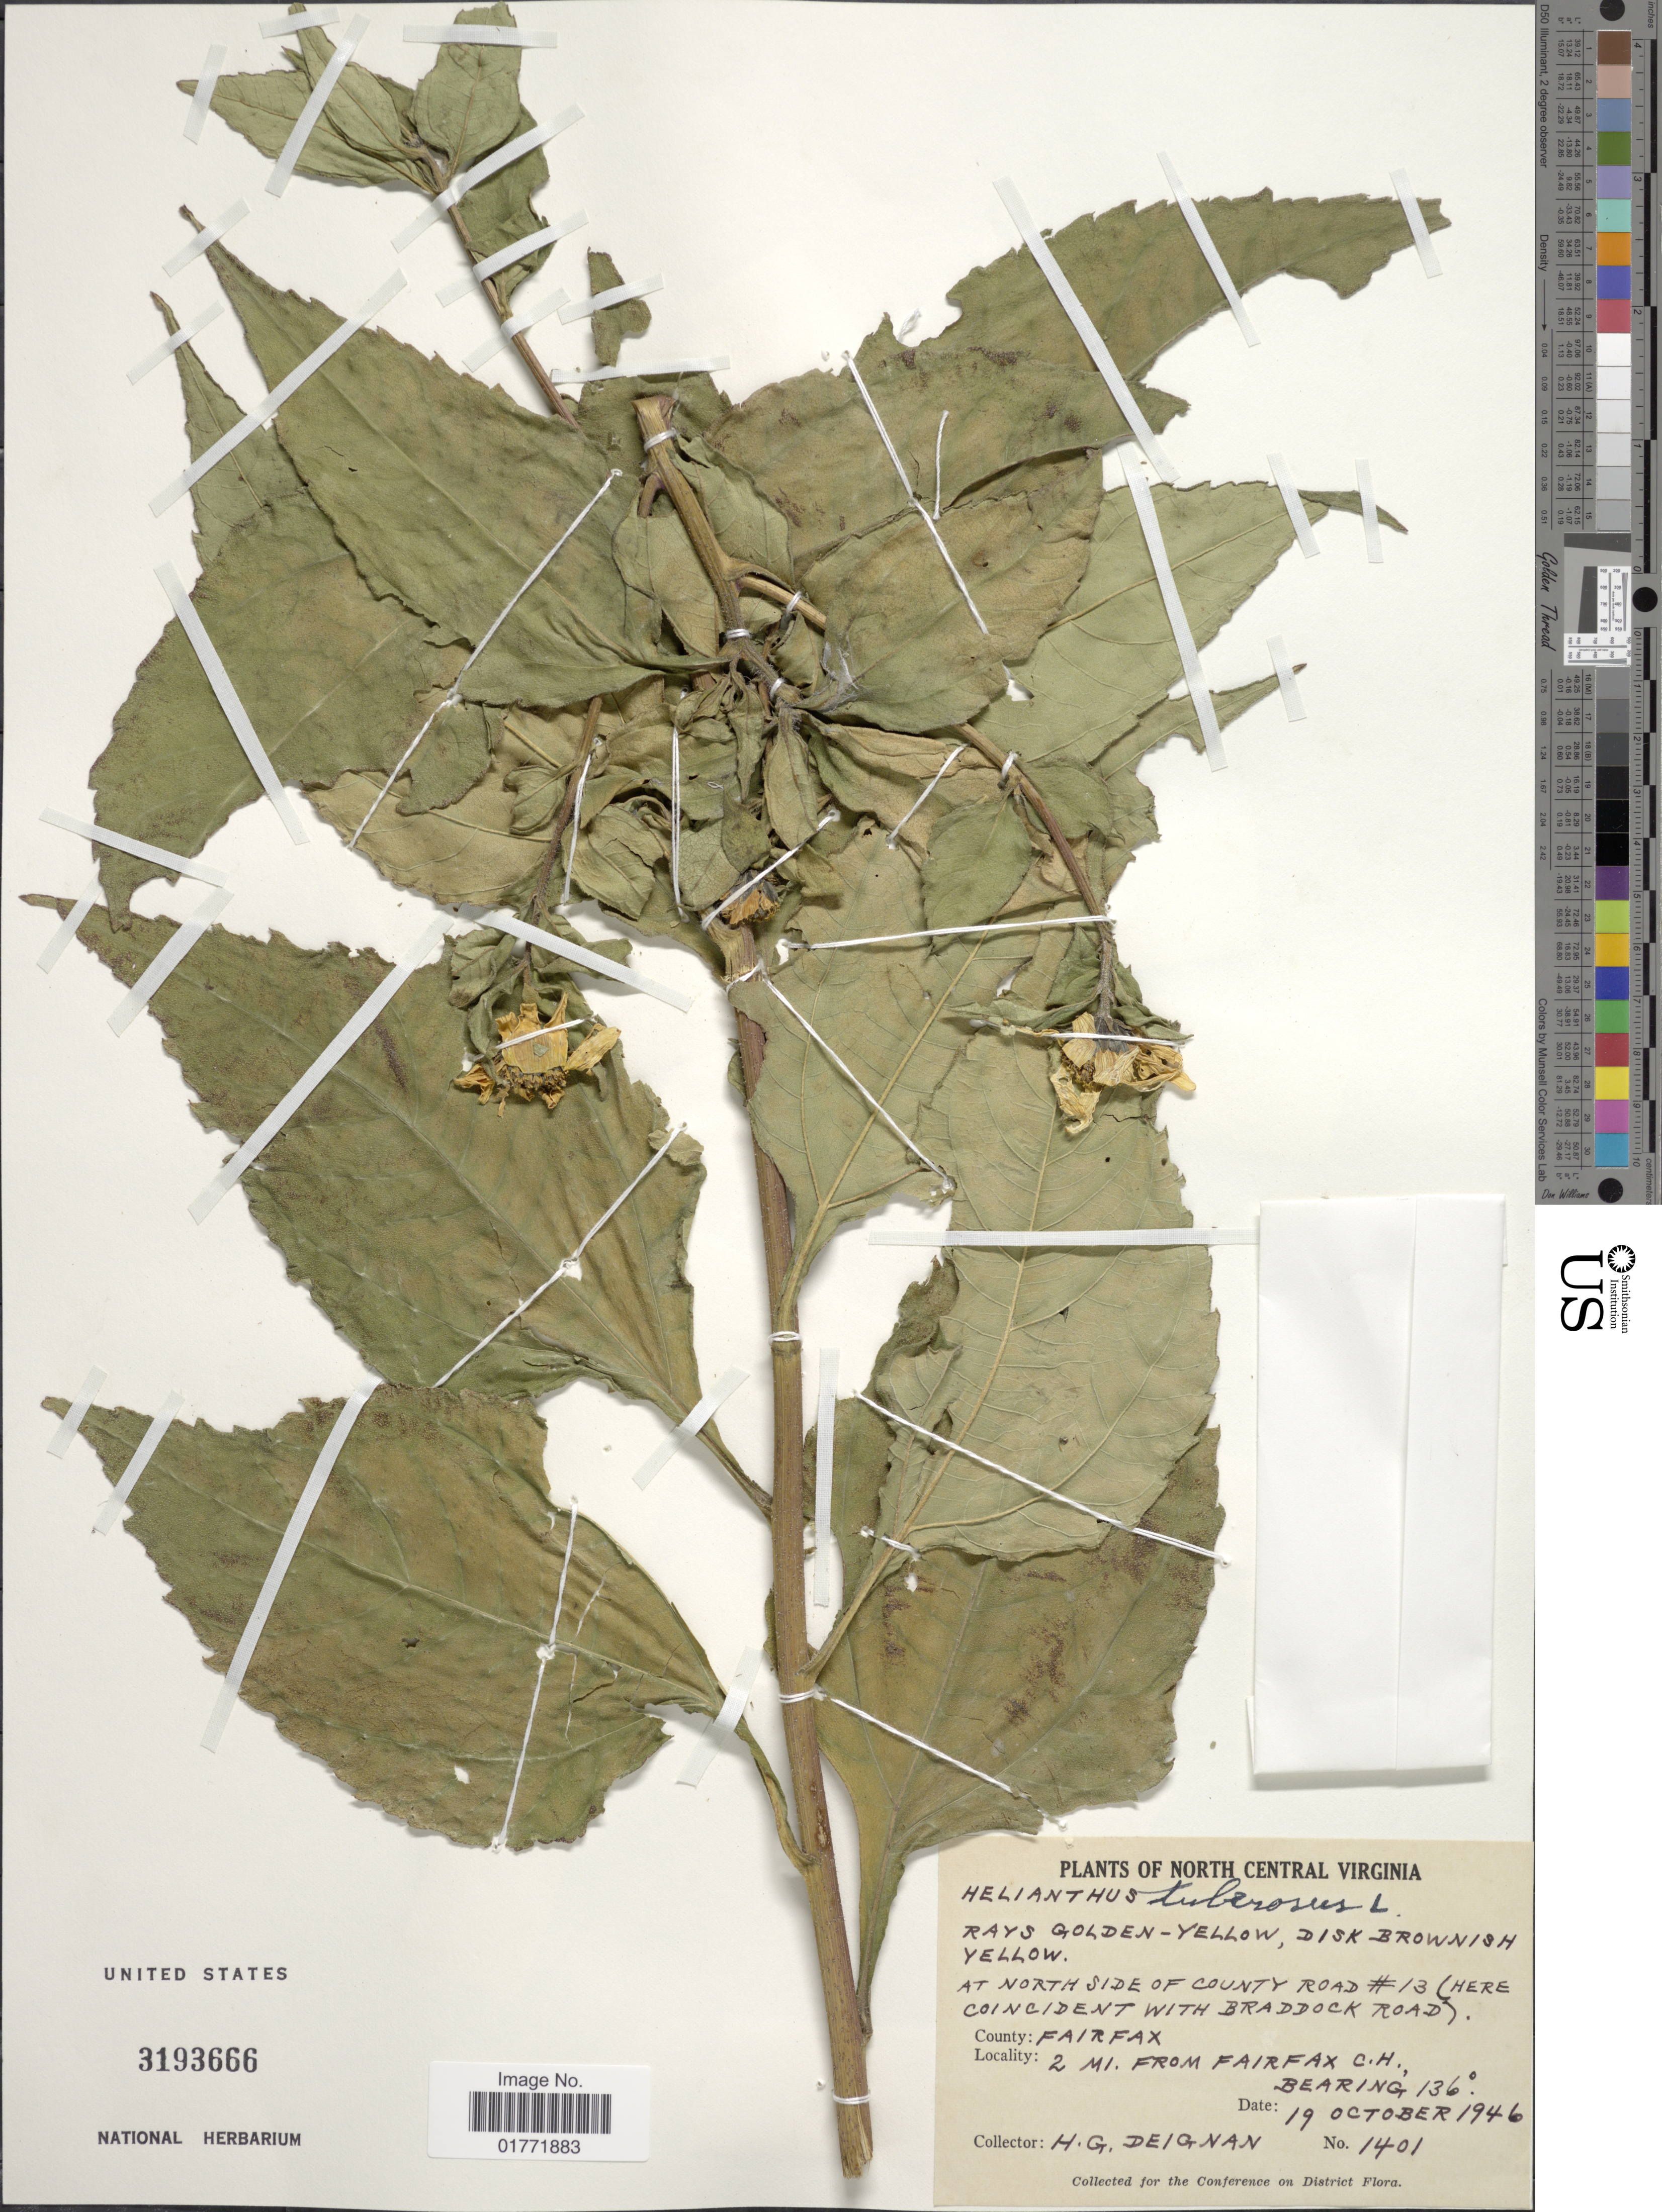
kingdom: Plantae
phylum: Tracheophyta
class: Magnoliopsida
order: Asterales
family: Asteraceae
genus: Helianthus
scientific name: Helianthus tuberosus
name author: L.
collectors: H. Deignan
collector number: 1401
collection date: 1946-10-19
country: United States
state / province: Virginia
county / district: Fairfax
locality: North Central Virginia. At north side of county Road #13 (Here coincident with Braddock Road). County: Fairfax, 2 mi from Fairfax C. H. Bearing 136º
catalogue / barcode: US 3193666